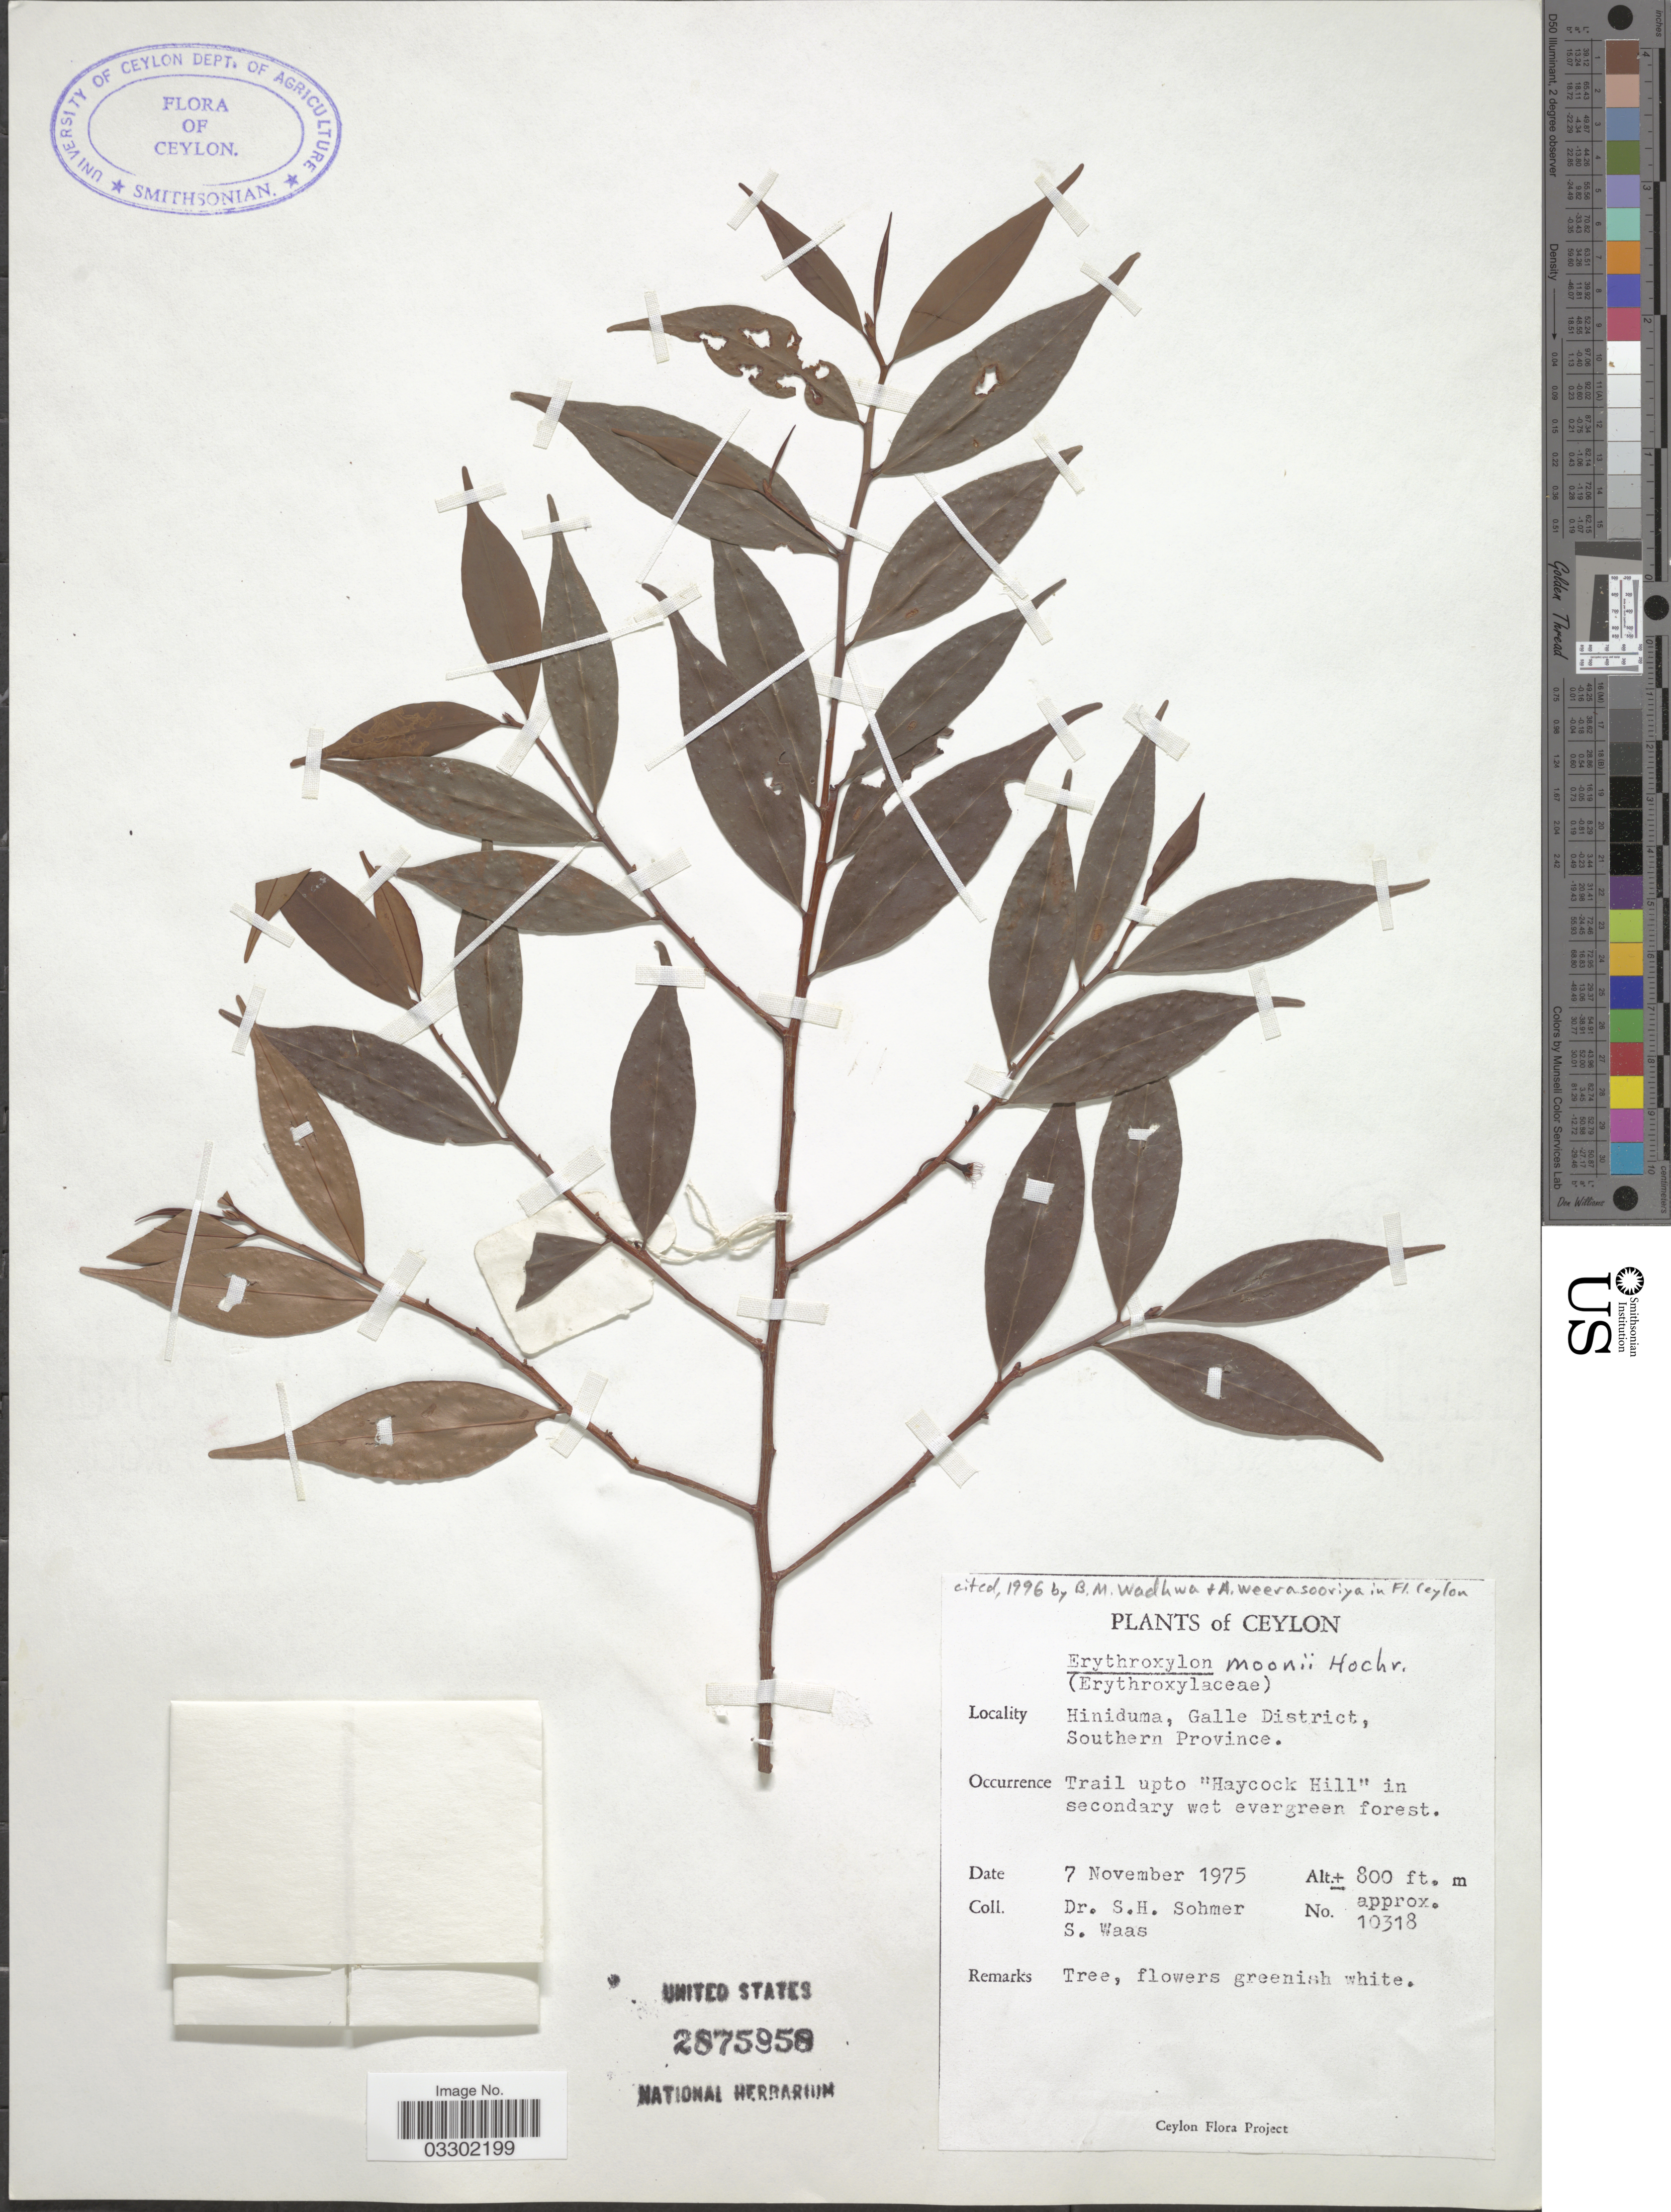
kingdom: Plantae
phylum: Tracheophyta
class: Magnoliopsida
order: Malpighiales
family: Erythroxylaceae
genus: Erythroxylum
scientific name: Erythroxylum moonii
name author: Hochr.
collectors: S. H. Sohmer & S. Waas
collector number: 10318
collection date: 1975-11-07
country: Sri Lanka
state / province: Southern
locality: Ceylon, Hiniduma, Galle District, Trail upto "Haycock Hill".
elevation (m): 244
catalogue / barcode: US 2875958